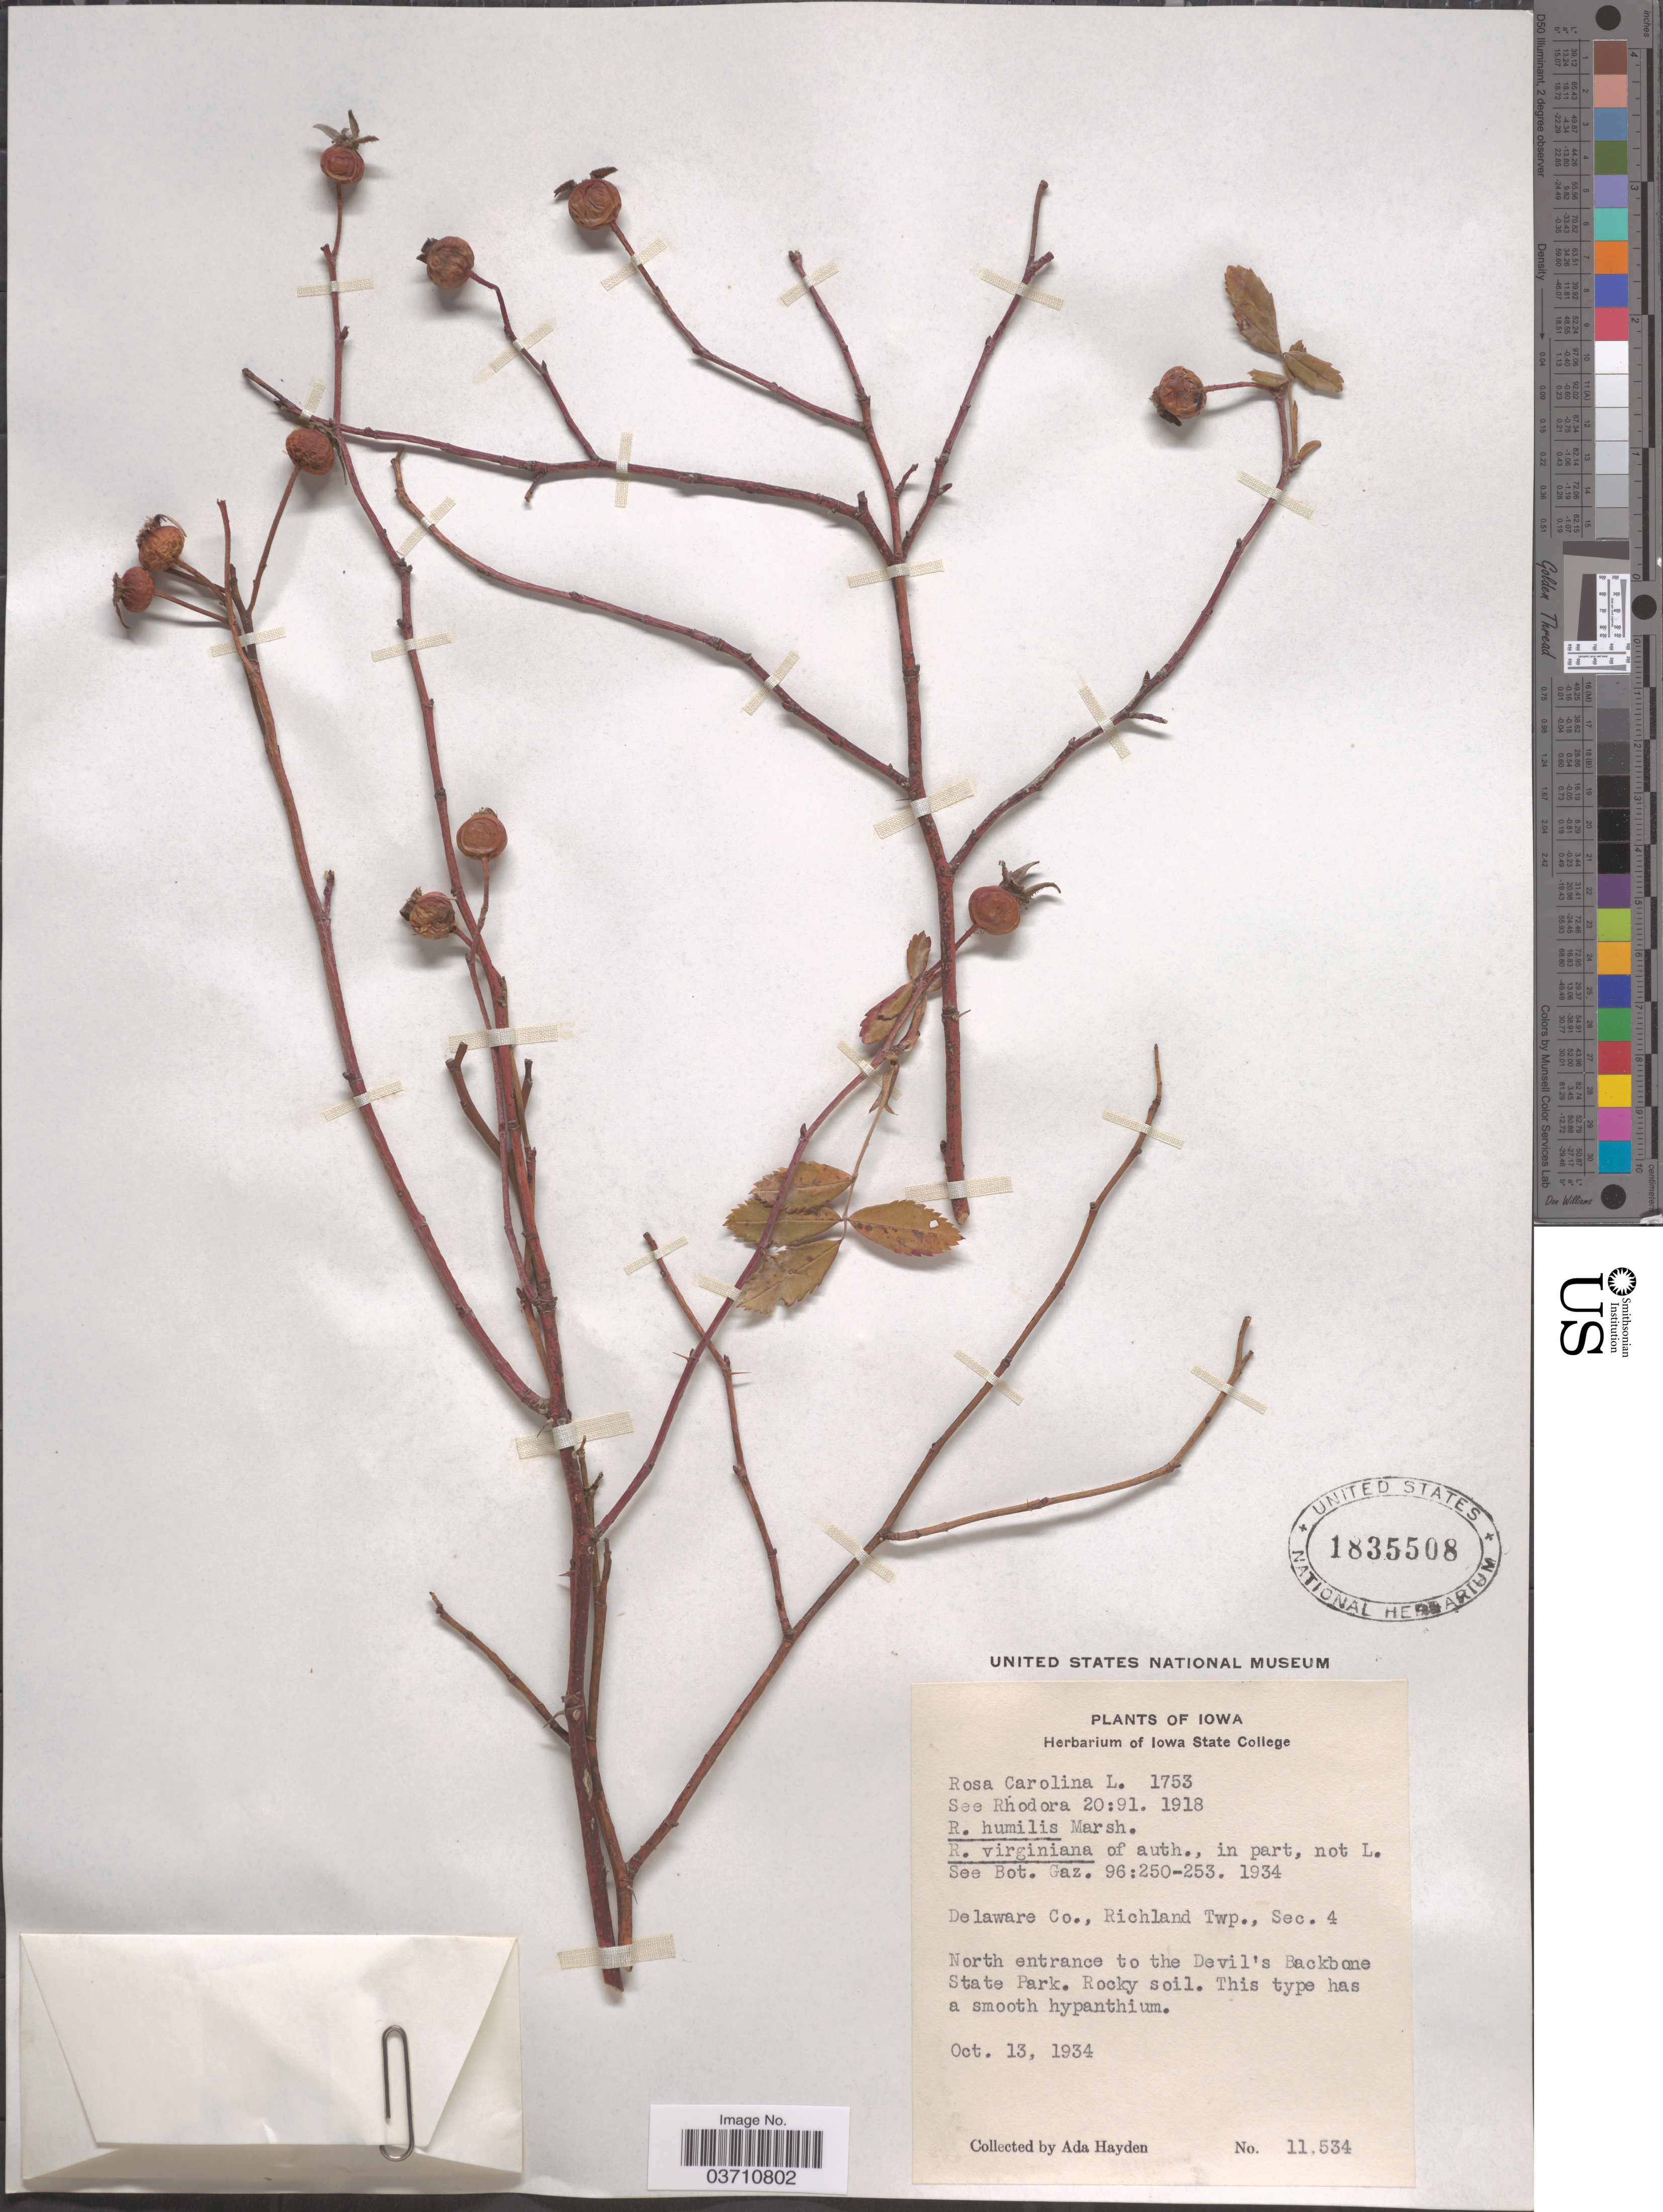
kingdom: Plantae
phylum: Tracheophyta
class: Magnoliopsida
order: Rosales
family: Rosaceae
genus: Rosa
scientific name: Rosa carolina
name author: L.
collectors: Ada Hayden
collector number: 11534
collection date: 1934-10-13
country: United States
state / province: Iowa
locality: Delaware Co., Richland Twp., Sec. 4. North entrance to the Devil's Backbone State Park.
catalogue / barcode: US 1835508